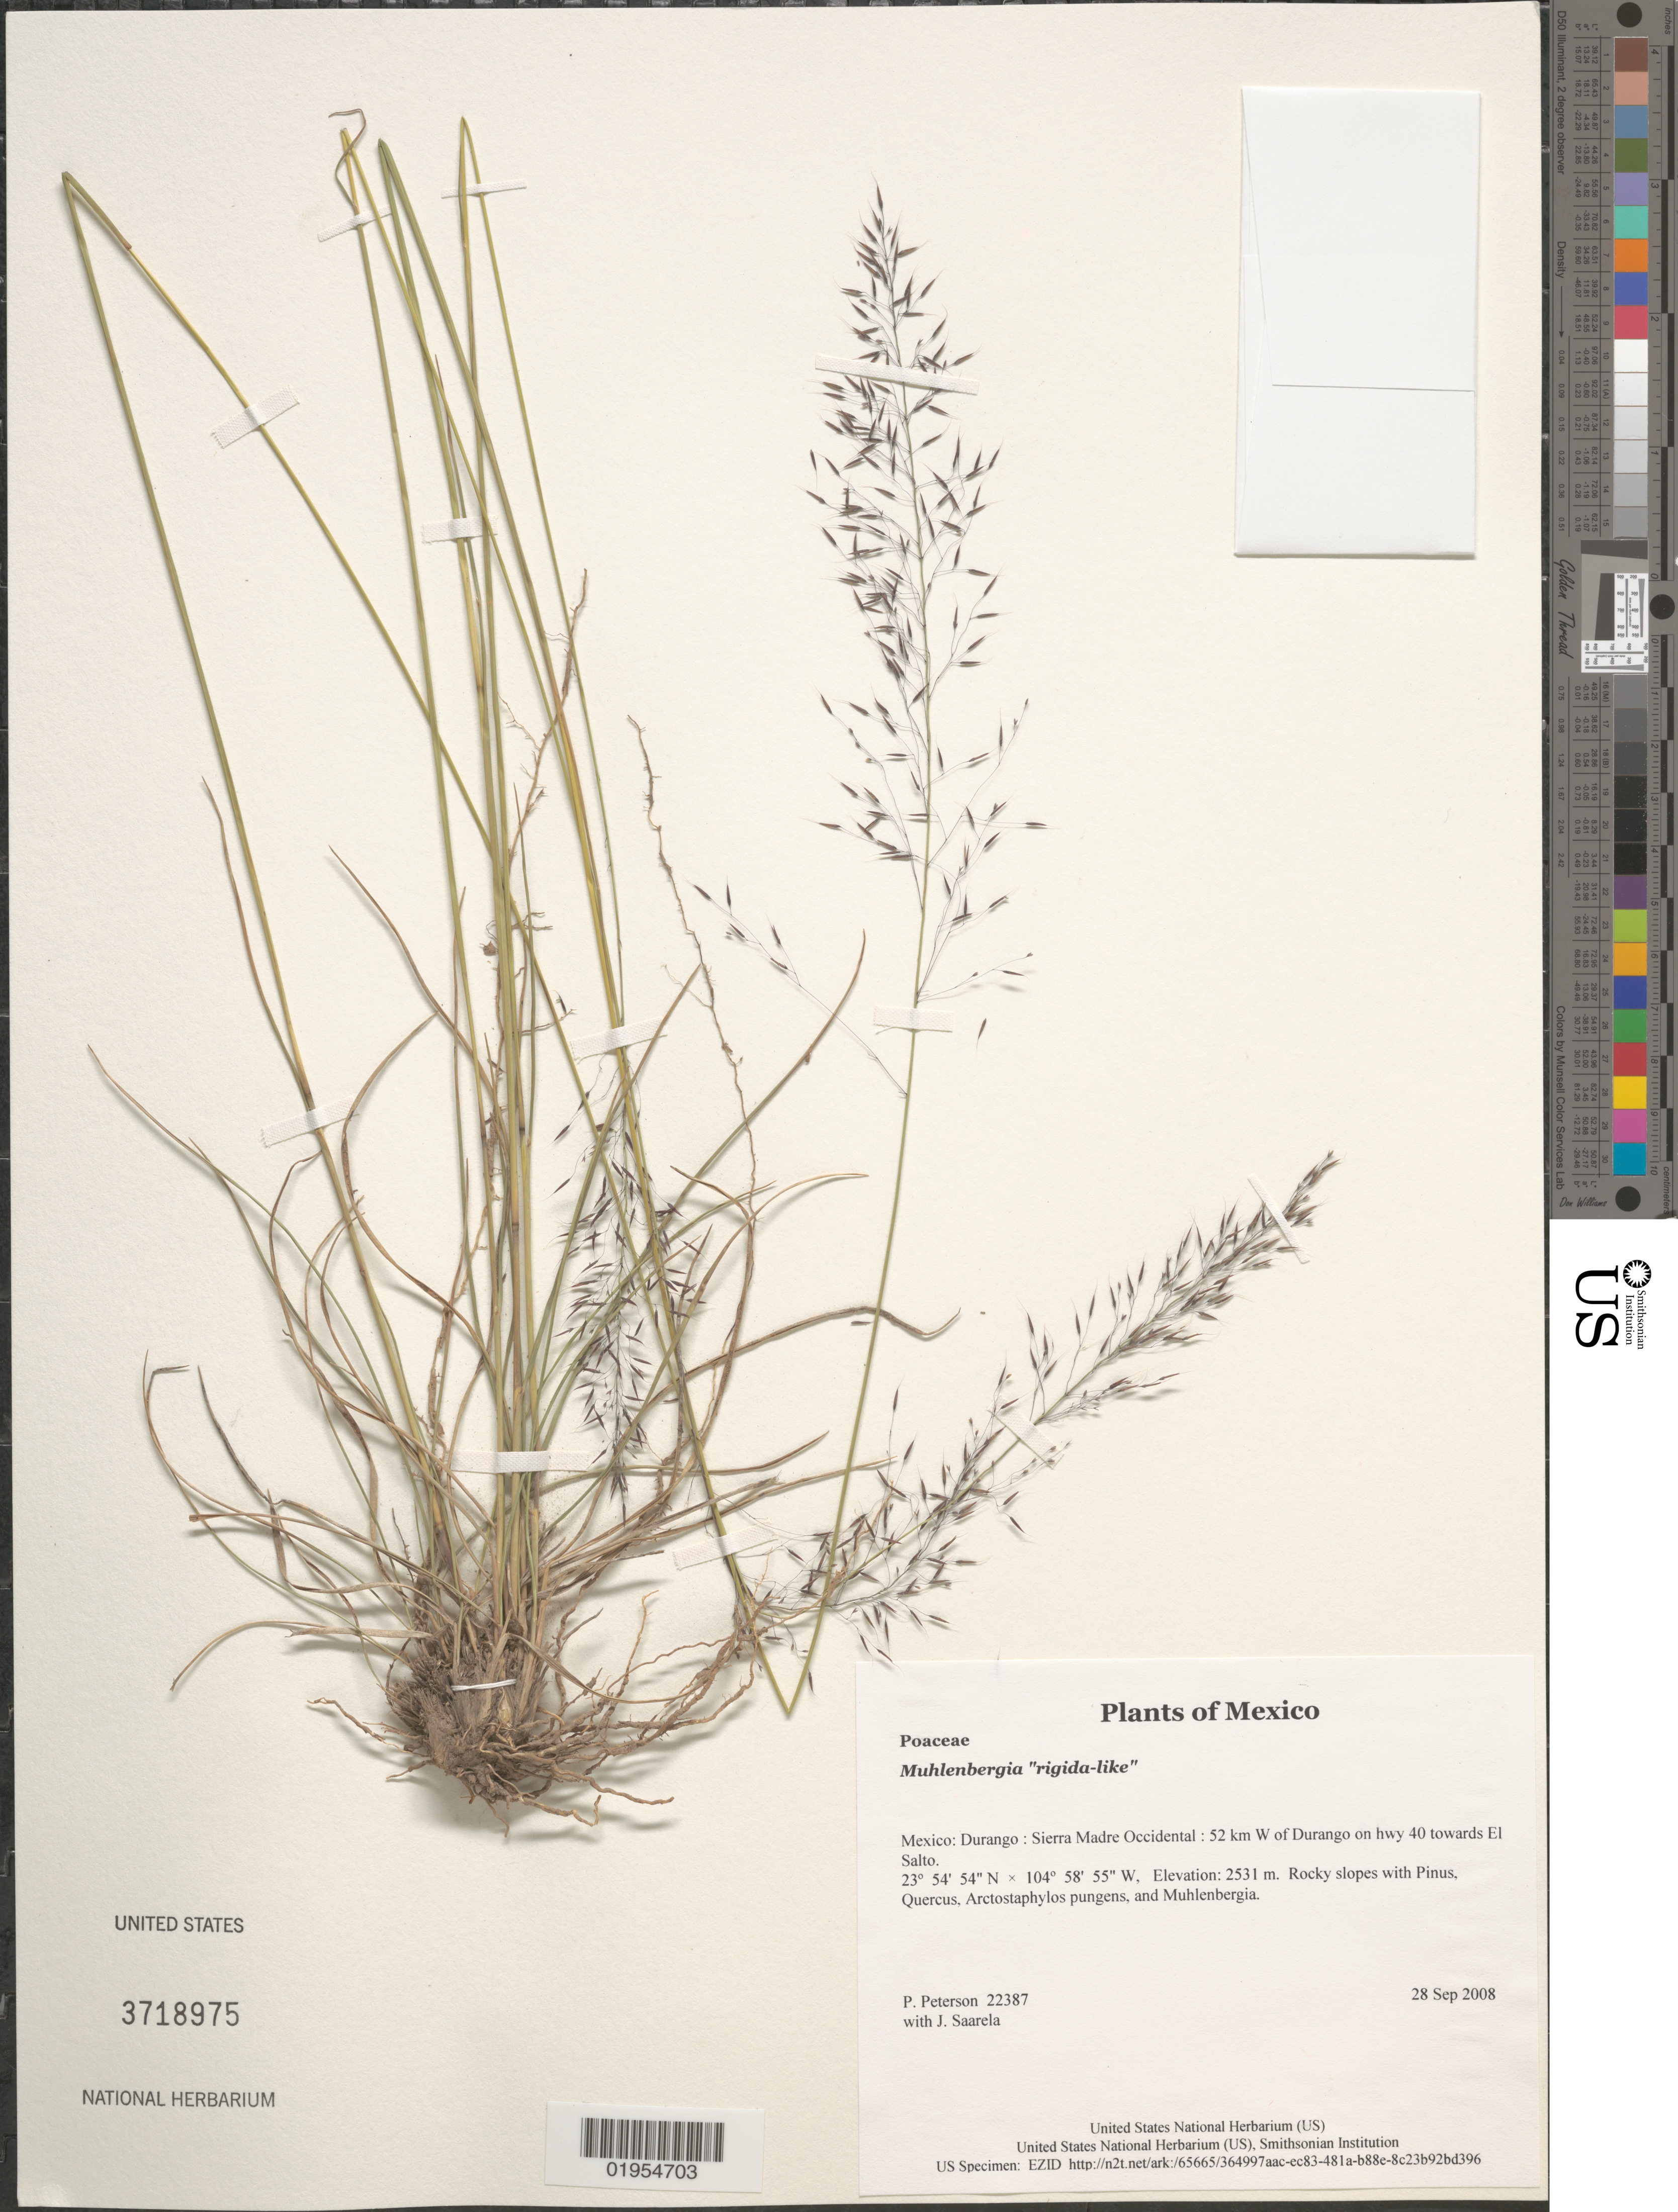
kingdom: Plantae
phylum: Tracheophyta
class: Liliopsida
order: Poales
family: Poaceae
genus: Muhlenbergia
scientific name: Muhlenbergia "rigida-like"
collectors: P. M. Peterson & J. Saarela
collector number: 22387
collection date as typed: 28 Sep 2008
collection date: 2008-09-28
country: Mexico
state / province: Durango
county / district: Sierra Madre Occidental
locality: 52 km W of Durango on hwy 40 towards El Salto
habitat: Rocky slopes with Pinus, Quercus, Arctostaphylos pungens, and Muhlenbergia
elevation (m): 2531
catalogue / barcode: US 3718975